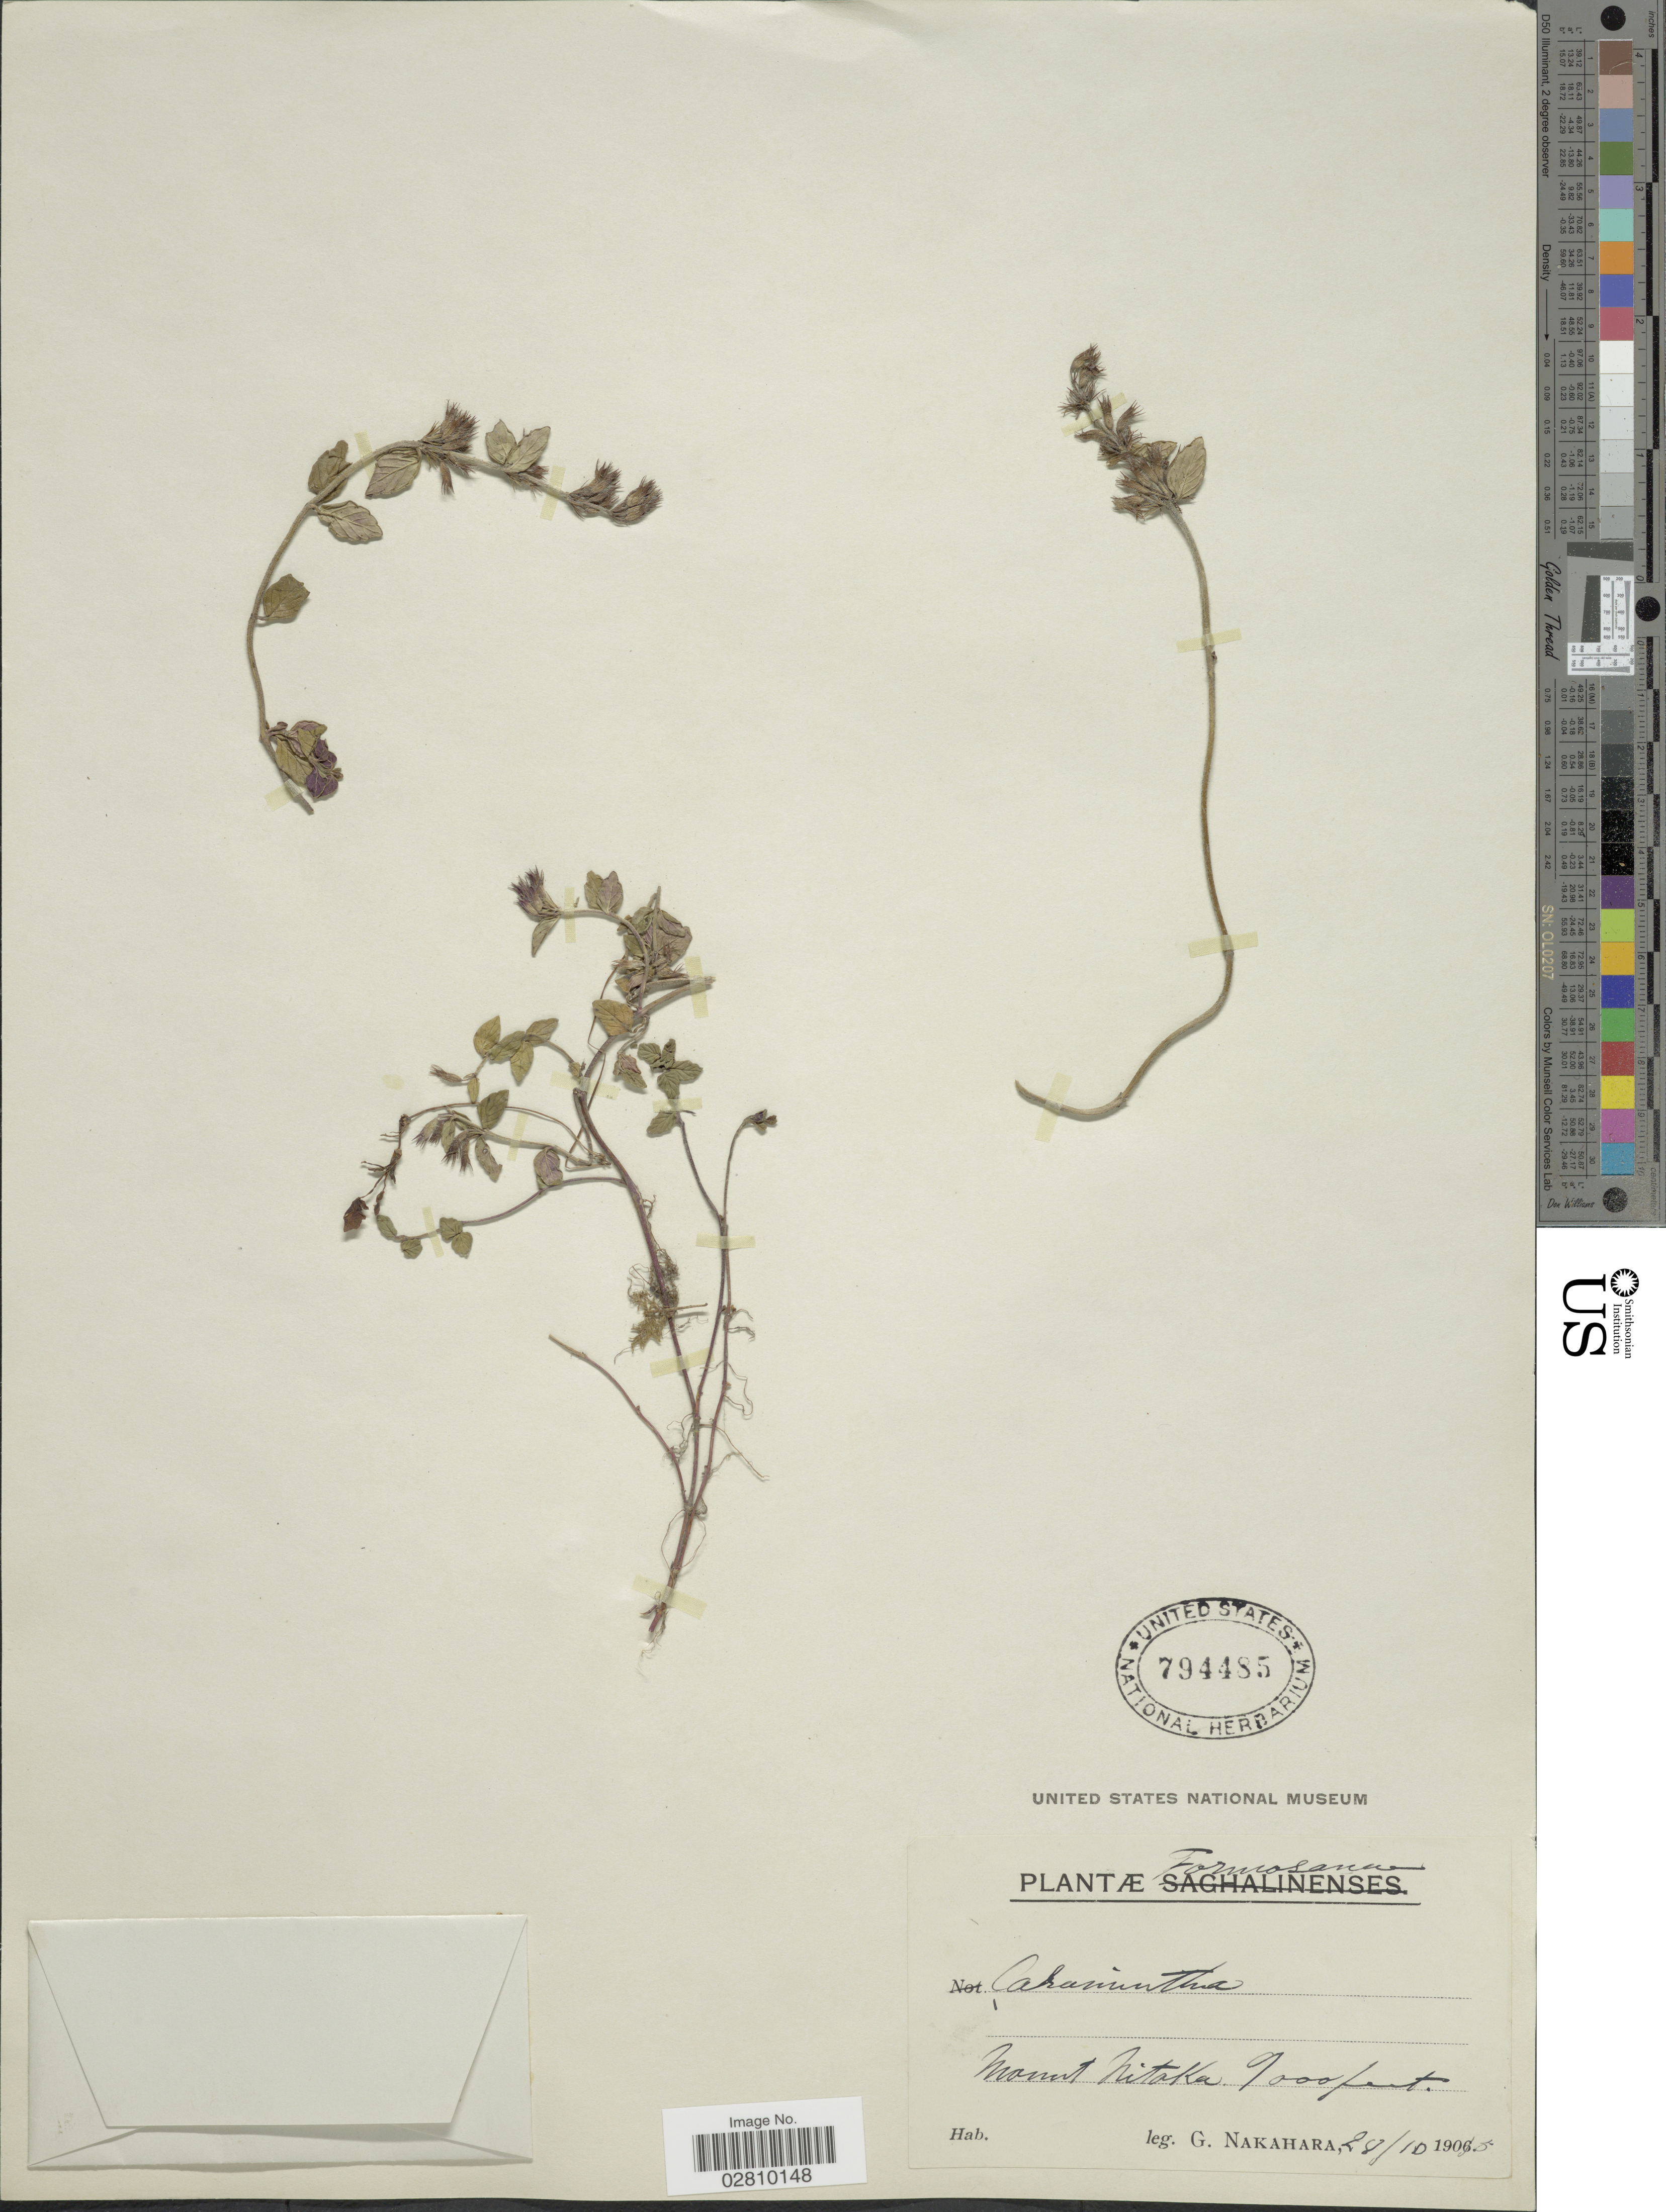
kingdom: Plantae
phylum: Tracheophyta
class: Magnoliopsida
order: Lamiales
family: Lamiaceae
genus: Calamintha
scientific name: Calamintha sp.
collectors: G. Nakahara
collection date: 1905-10-28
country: Taiwan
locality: Formosanae. Mount Nitaka.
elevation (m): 2743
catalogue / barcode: US 794485